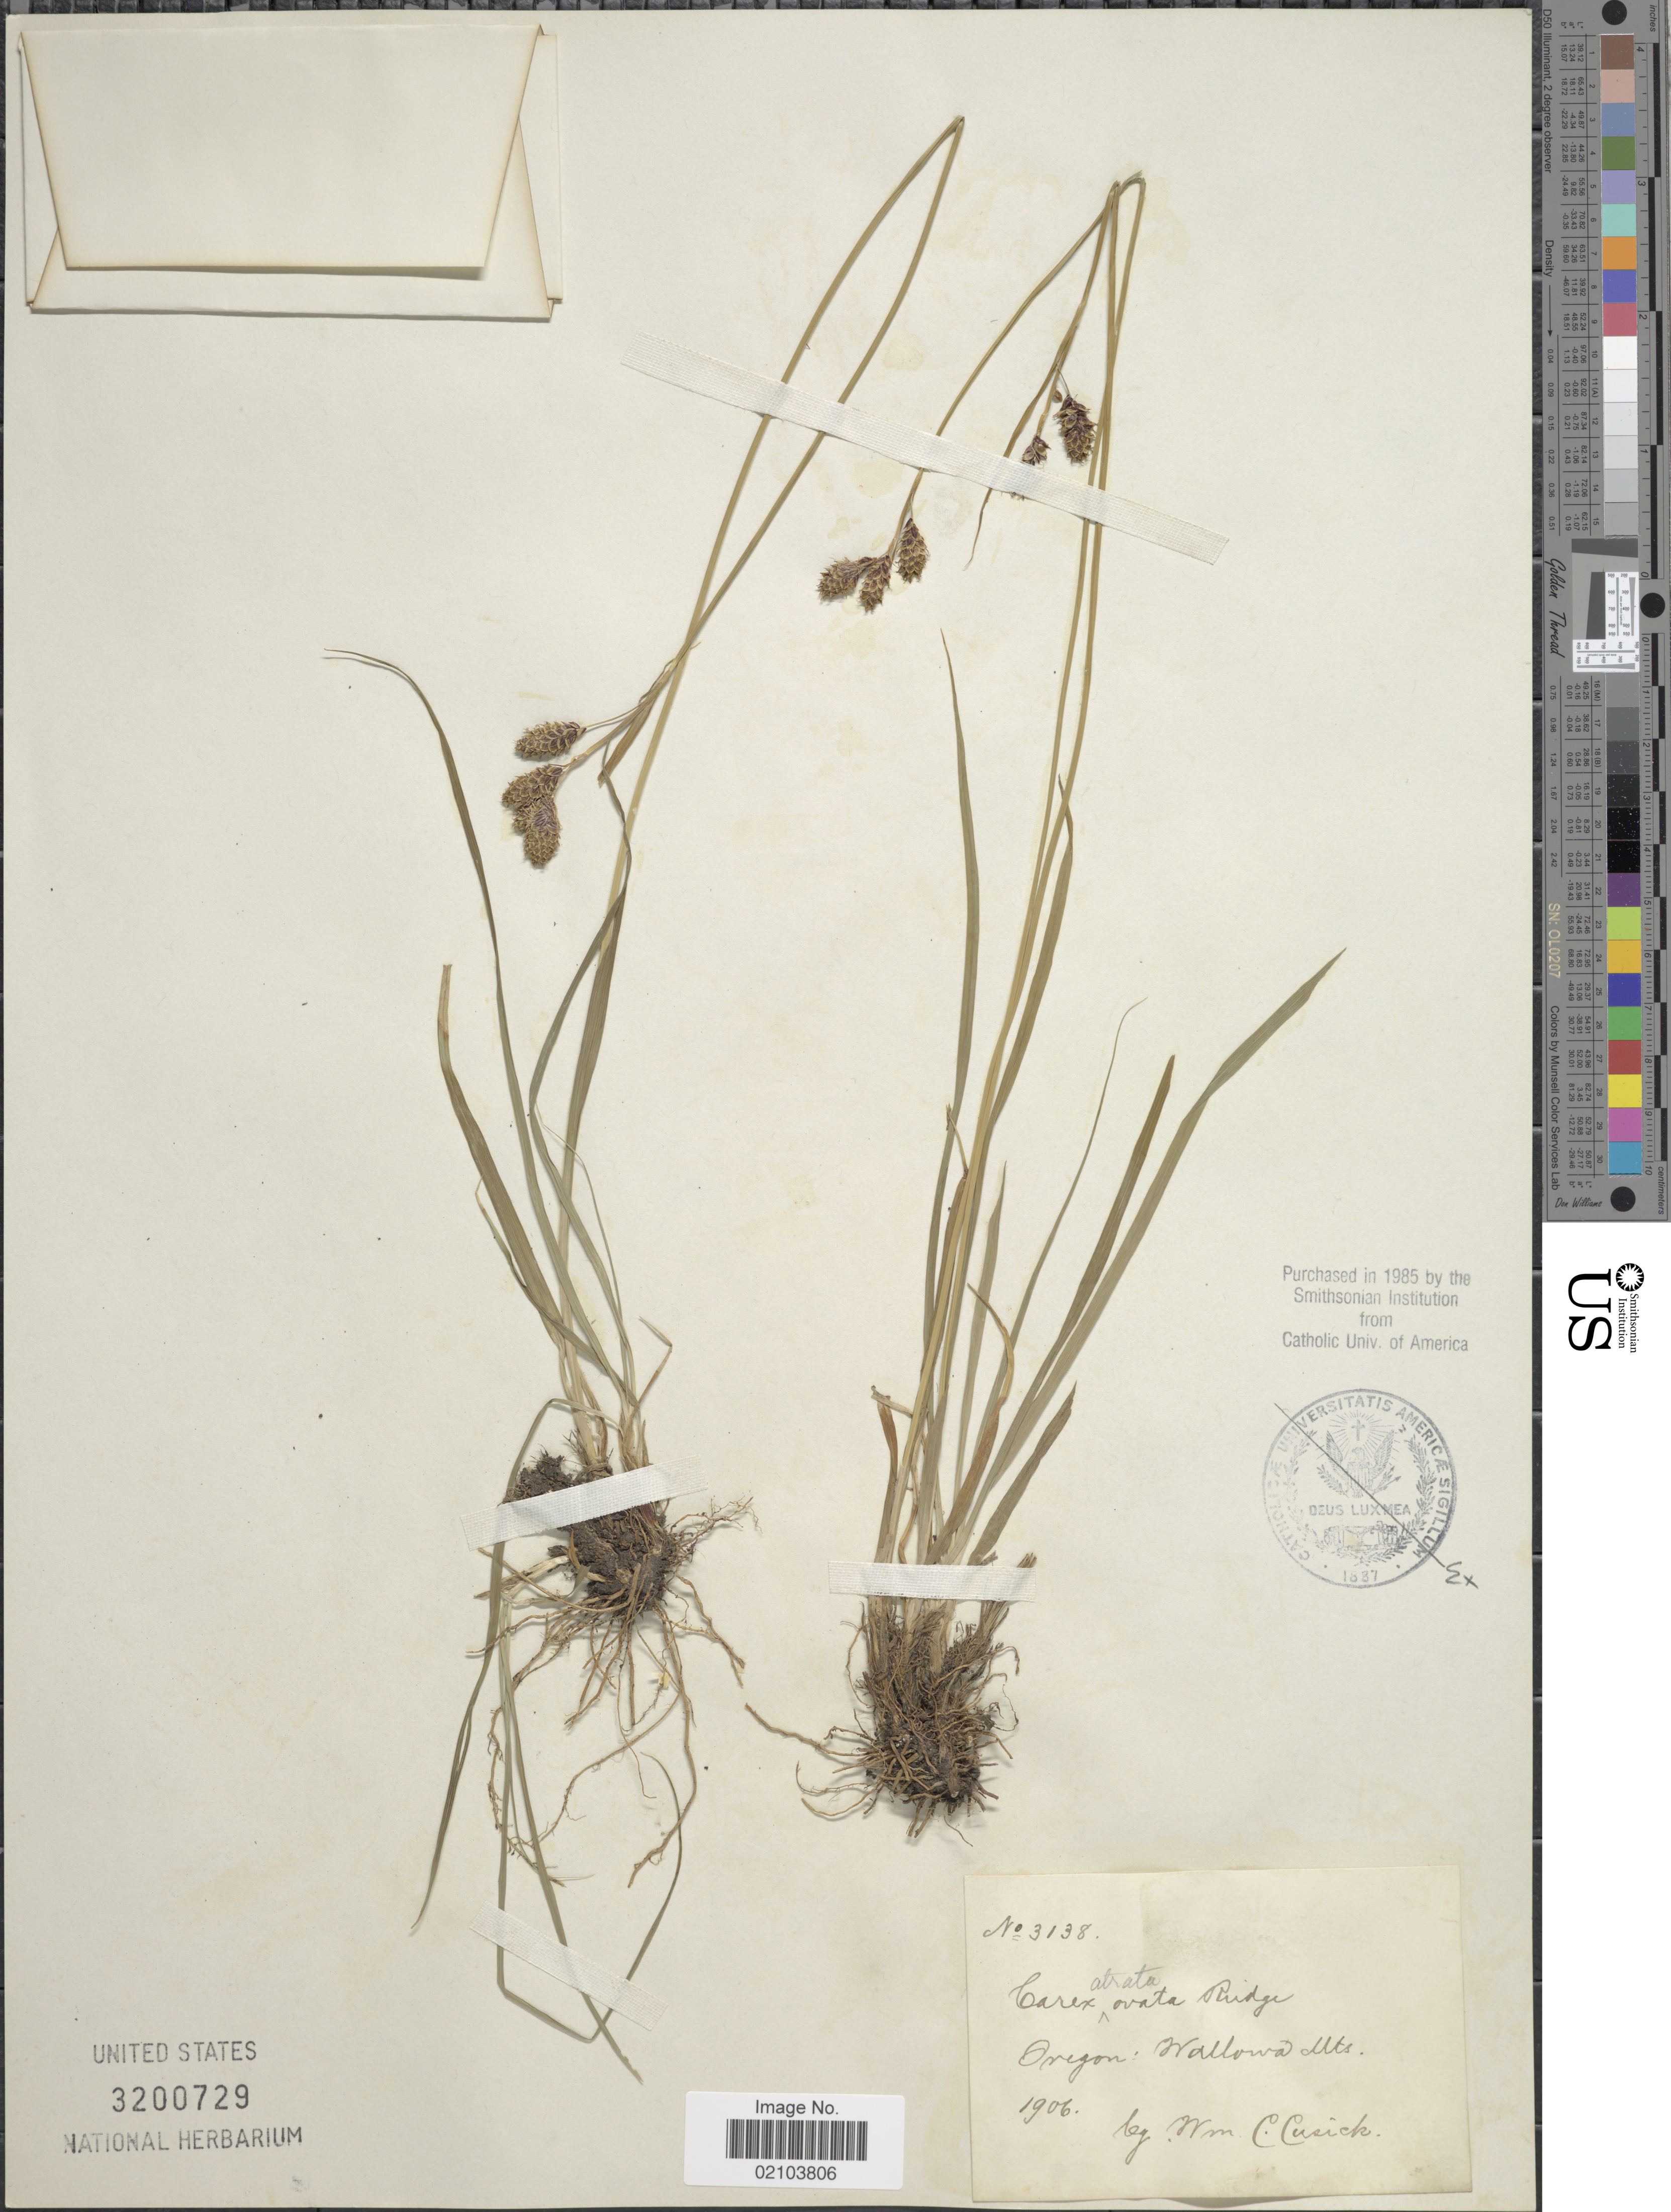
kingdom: Plantae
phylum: Tracheophyta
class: Liliopsida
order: Poales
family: Cyperaceae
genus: Carex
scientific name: Carex atrata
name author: L.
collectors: W. C. Cusick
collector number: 3138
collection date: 1906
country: United States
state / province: Oregon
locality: Wallowa Mts.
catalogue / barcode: US 3200729